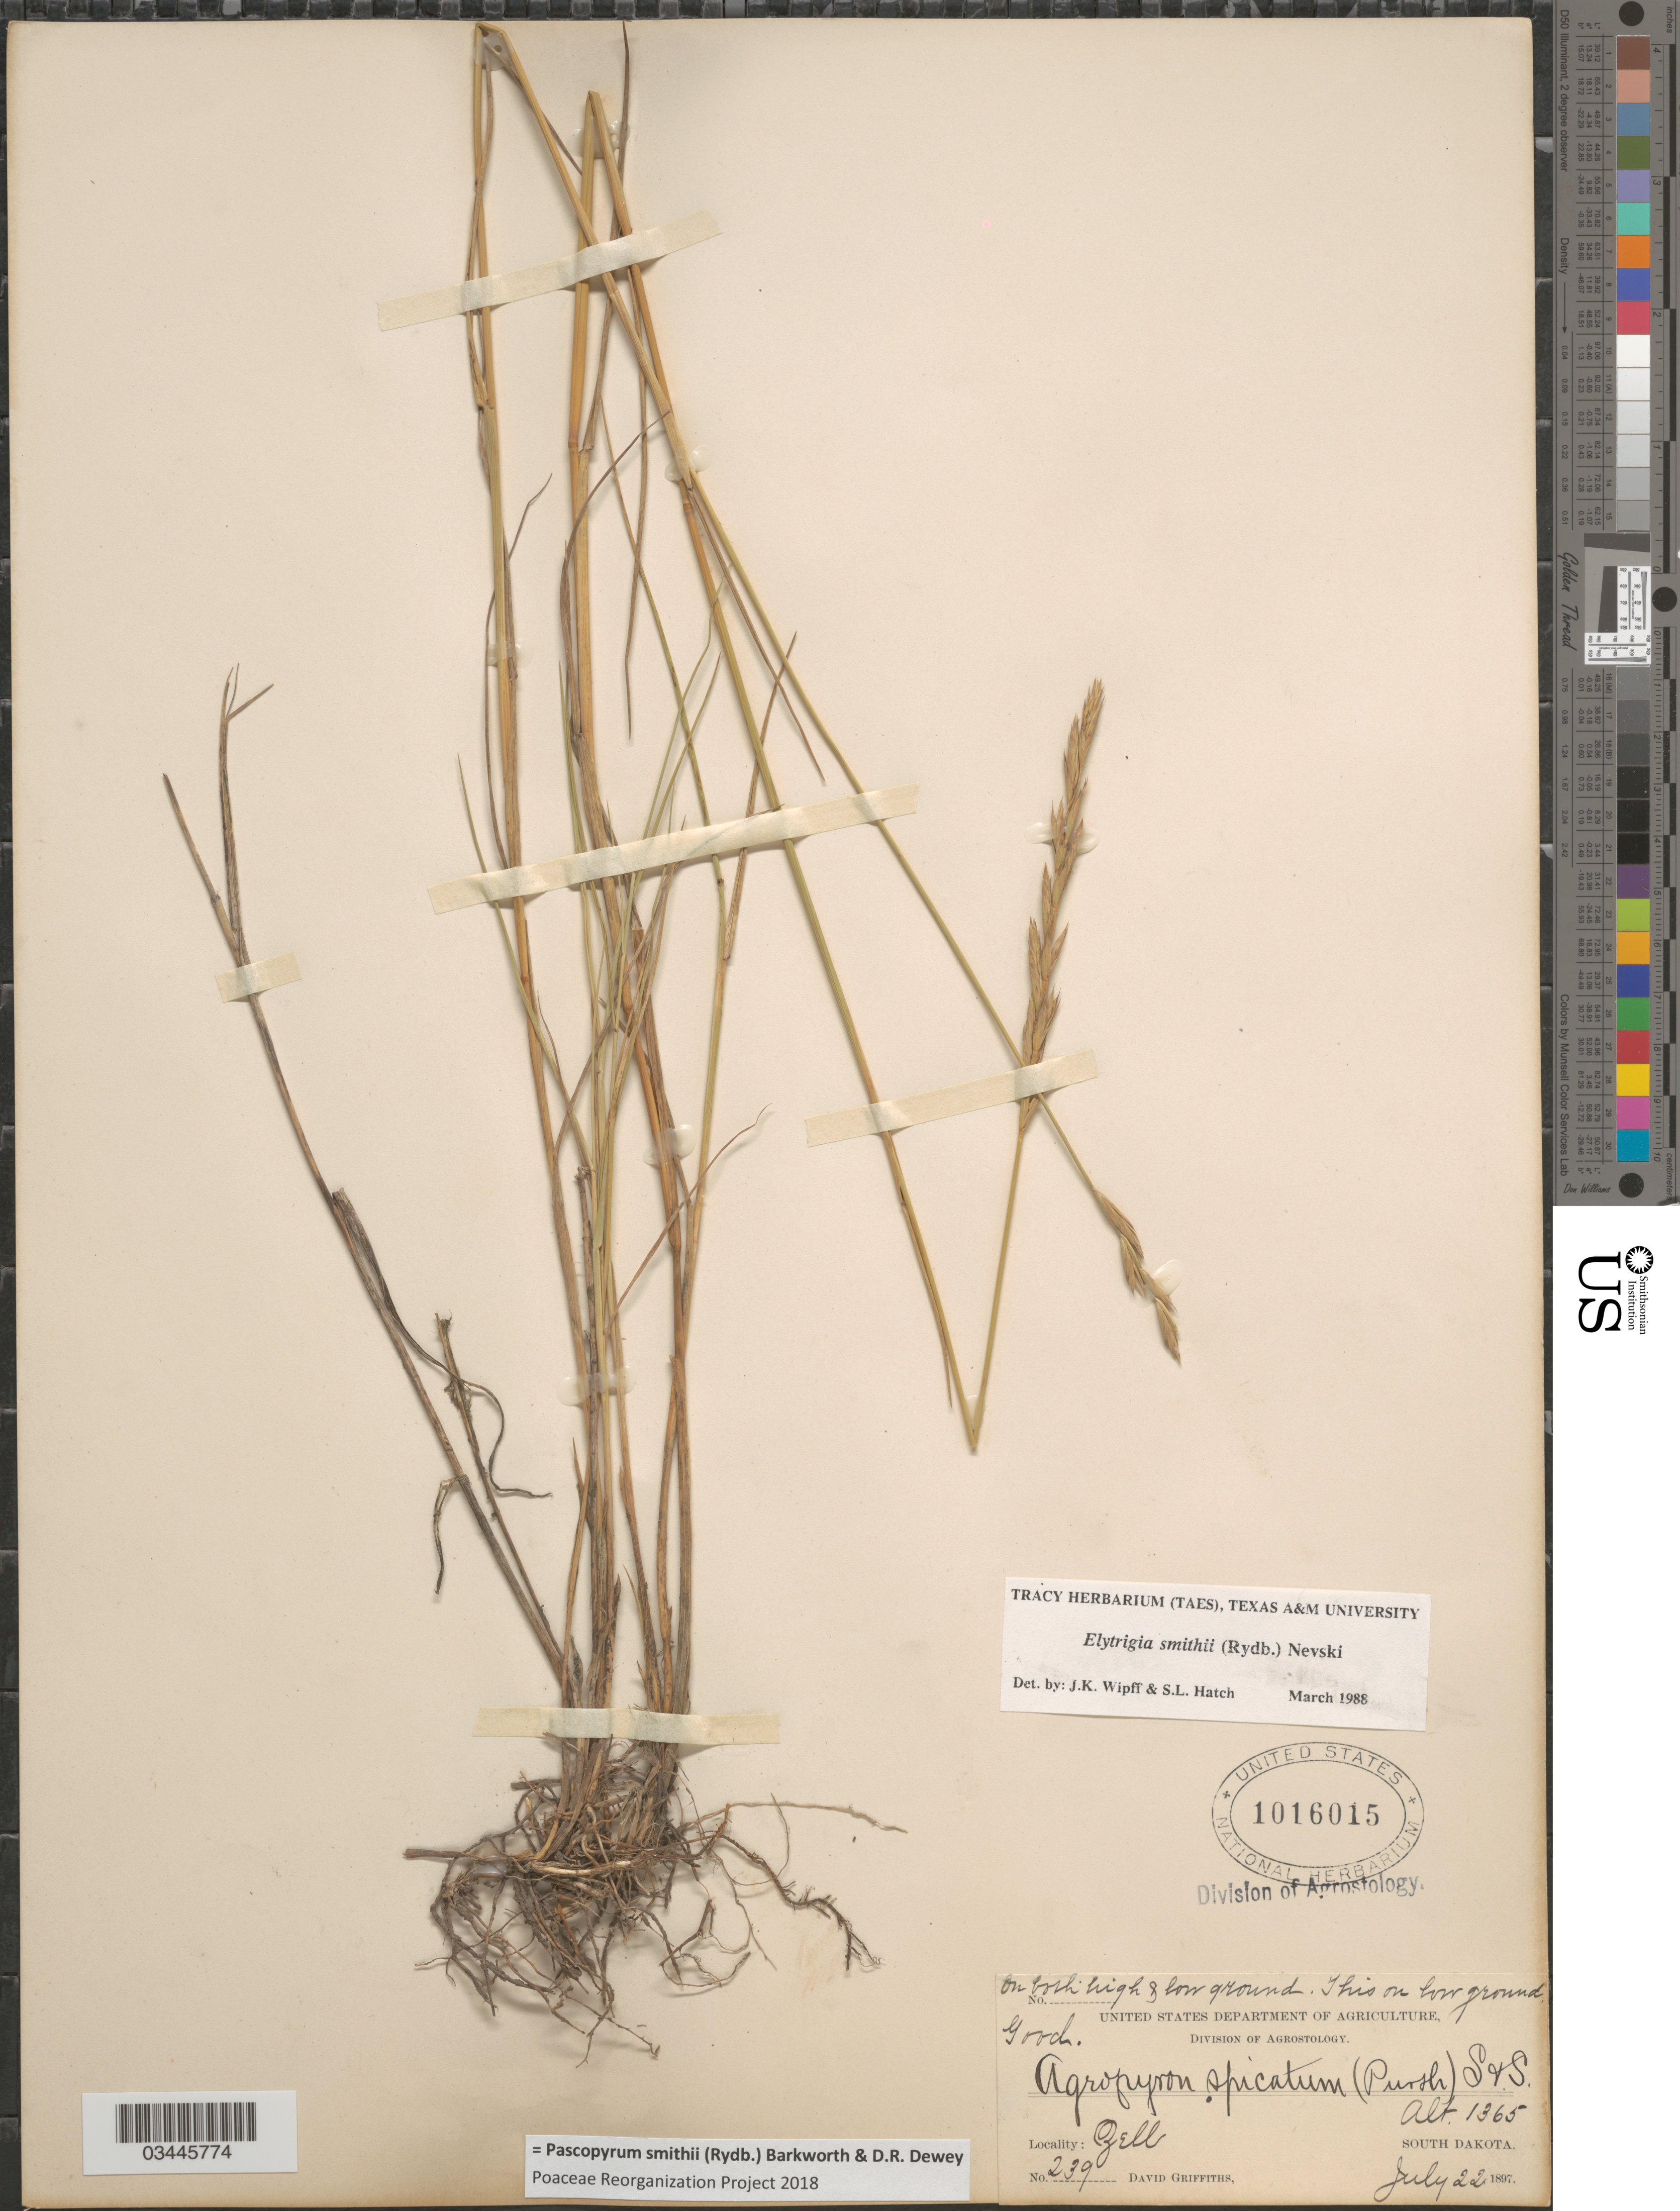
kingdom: Plantae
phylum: Tracheophyta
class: Liliopsida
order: Poales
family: Poaceae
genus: Pascopyrum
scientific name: Pascopyrum smithii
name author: (Rydb.) Barkworth & Dewey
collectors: D. Griffiths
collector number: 239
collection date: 1897-07-22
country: United States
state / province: South Dakota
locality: On both high & low ground. This on low ground. Zell.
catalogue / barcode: US 1016015